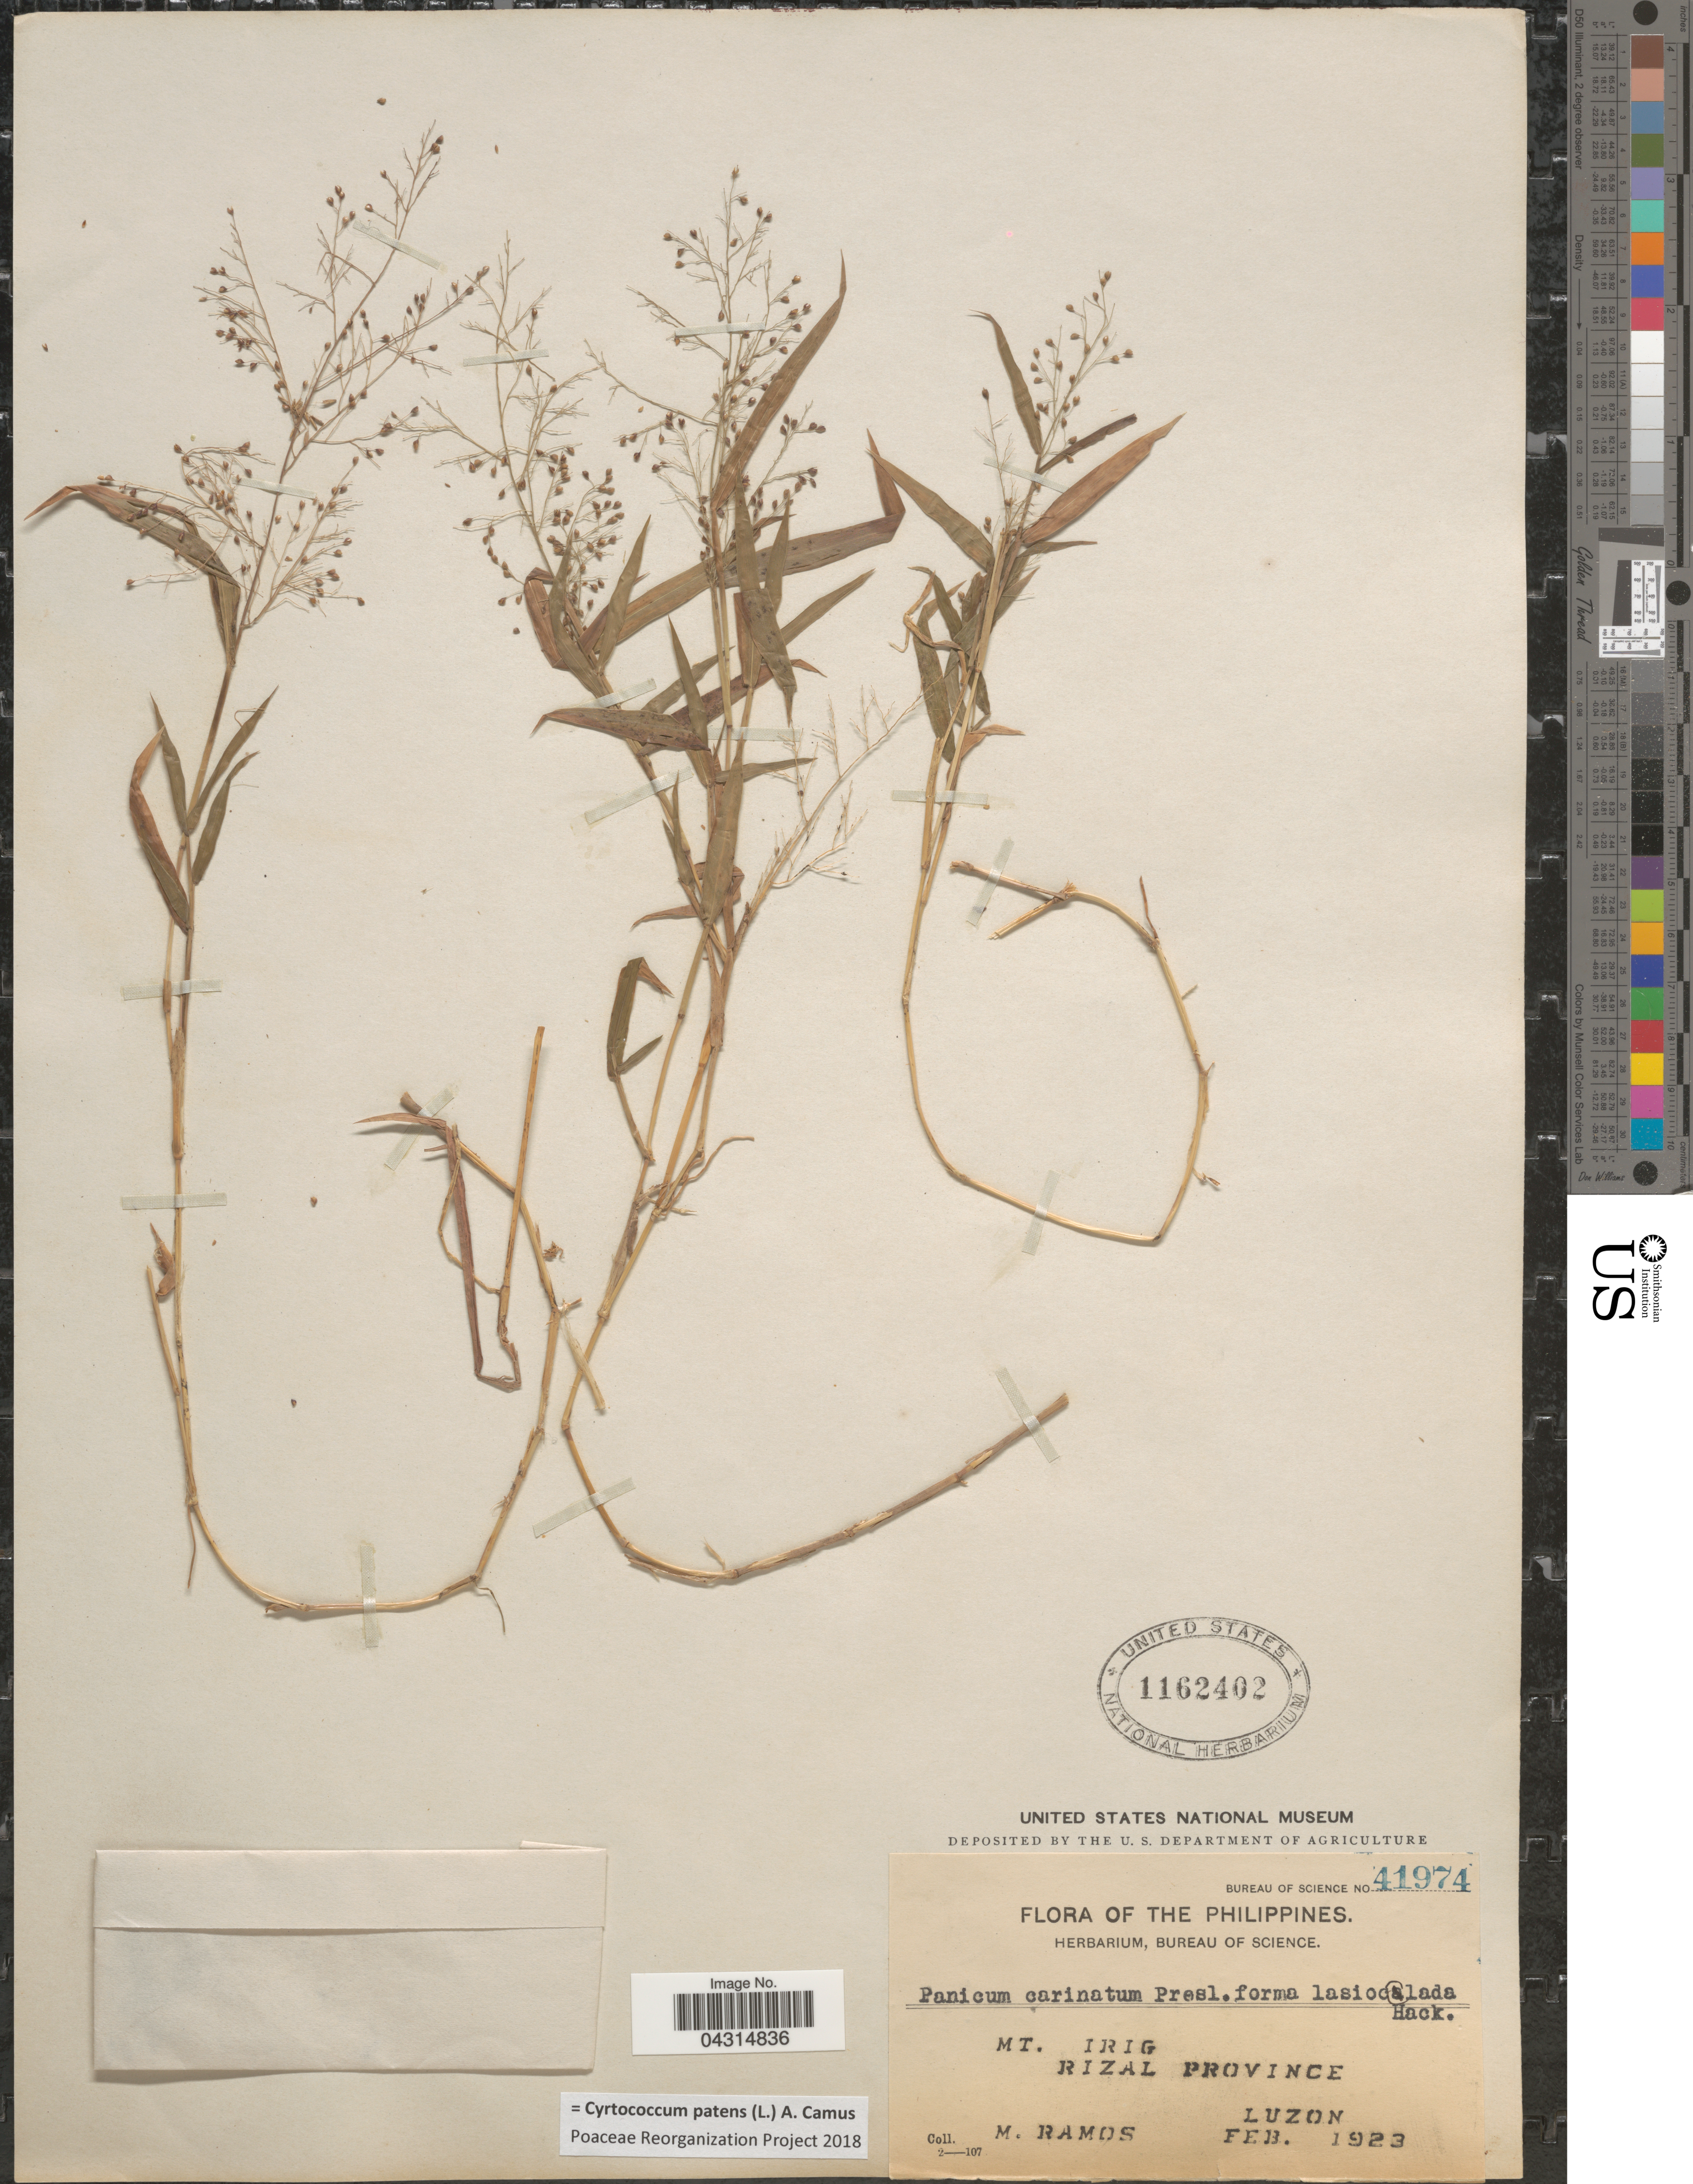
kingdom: Plantae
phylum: Tracheophyta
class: Liliopsida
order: Poales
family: Poaceae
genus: Cyrtococcum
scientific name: Cyrtococcum patens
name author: (L.) A. Camus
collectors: M. Ramos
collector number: Bureau of Science 41974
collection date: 1923-02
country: Philippines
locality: Mt. Irig. Rizal Province. Luzon.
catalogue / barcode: US 1162402